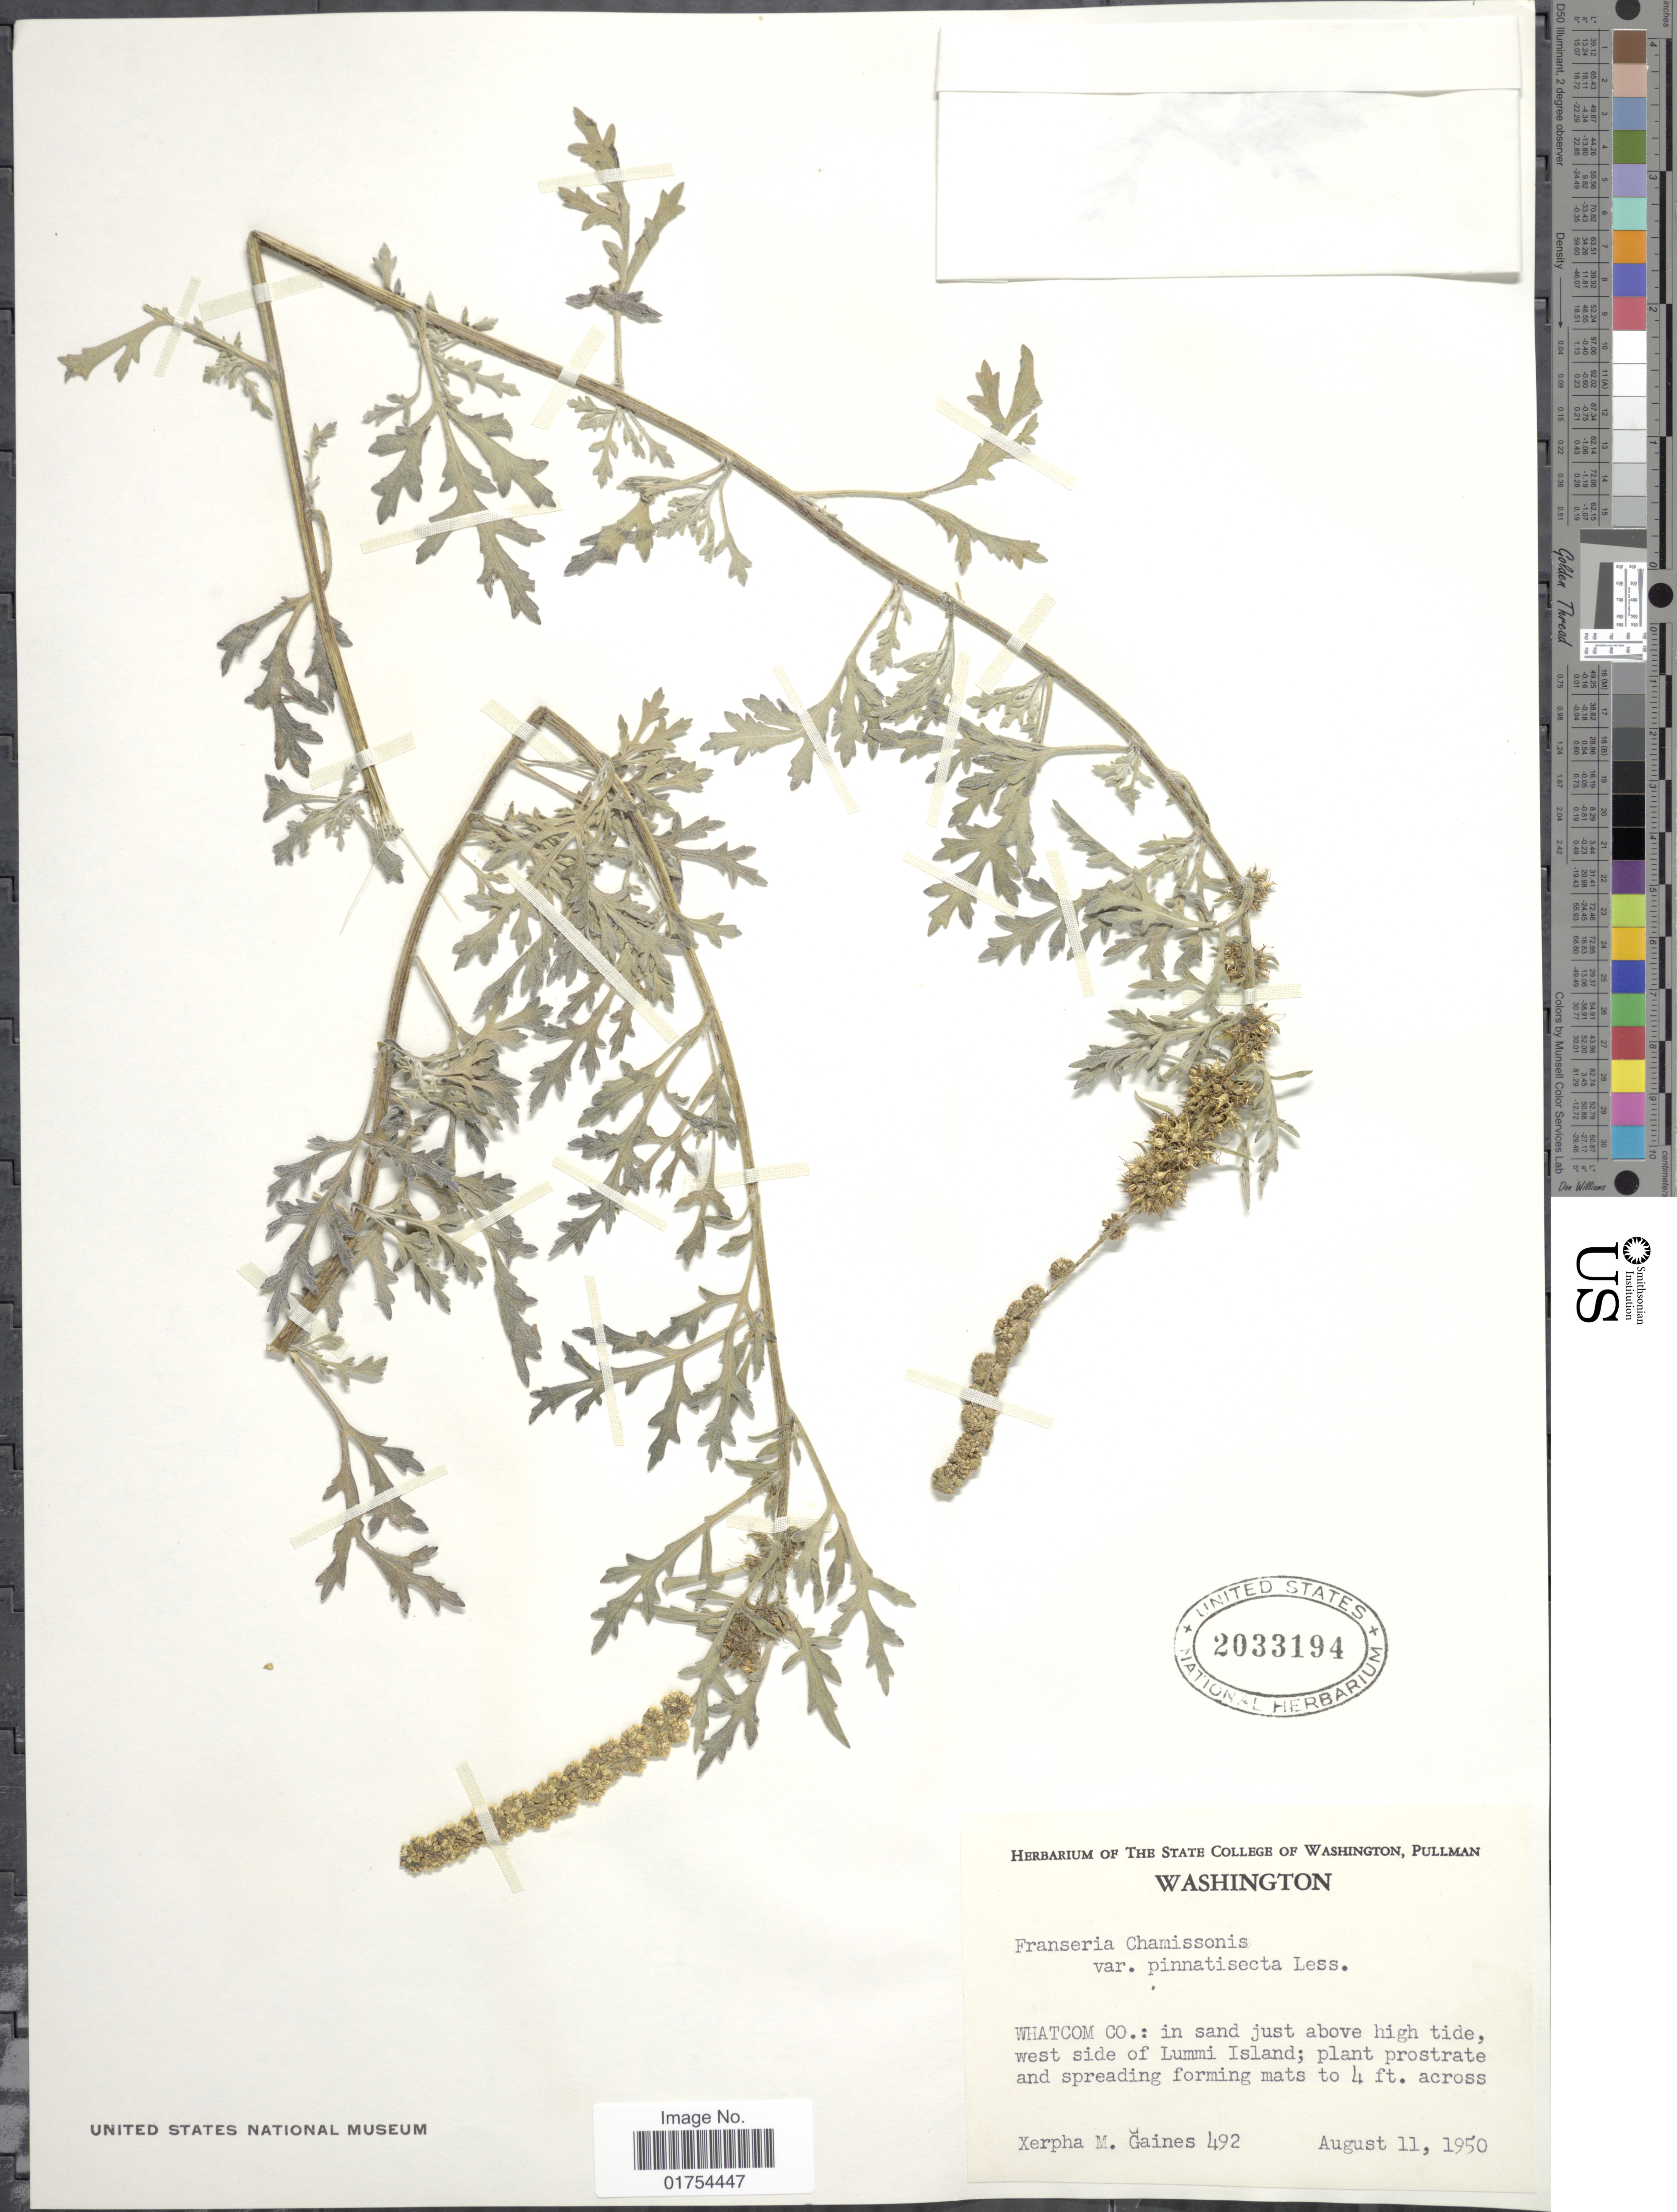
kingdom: Plantae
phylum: Tracheophyta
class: Magnoliopsida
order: Asterales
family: Asteraceae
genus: Franseria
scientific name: Franseria chamissonis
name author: Less.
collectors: X. Gaines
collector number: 492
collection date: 1950-08-11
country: United States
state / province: Washington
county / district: Whatcom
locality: Whatcom Co.: in sand just above high tide, west side of Lummi Island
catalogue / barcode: US 2033194